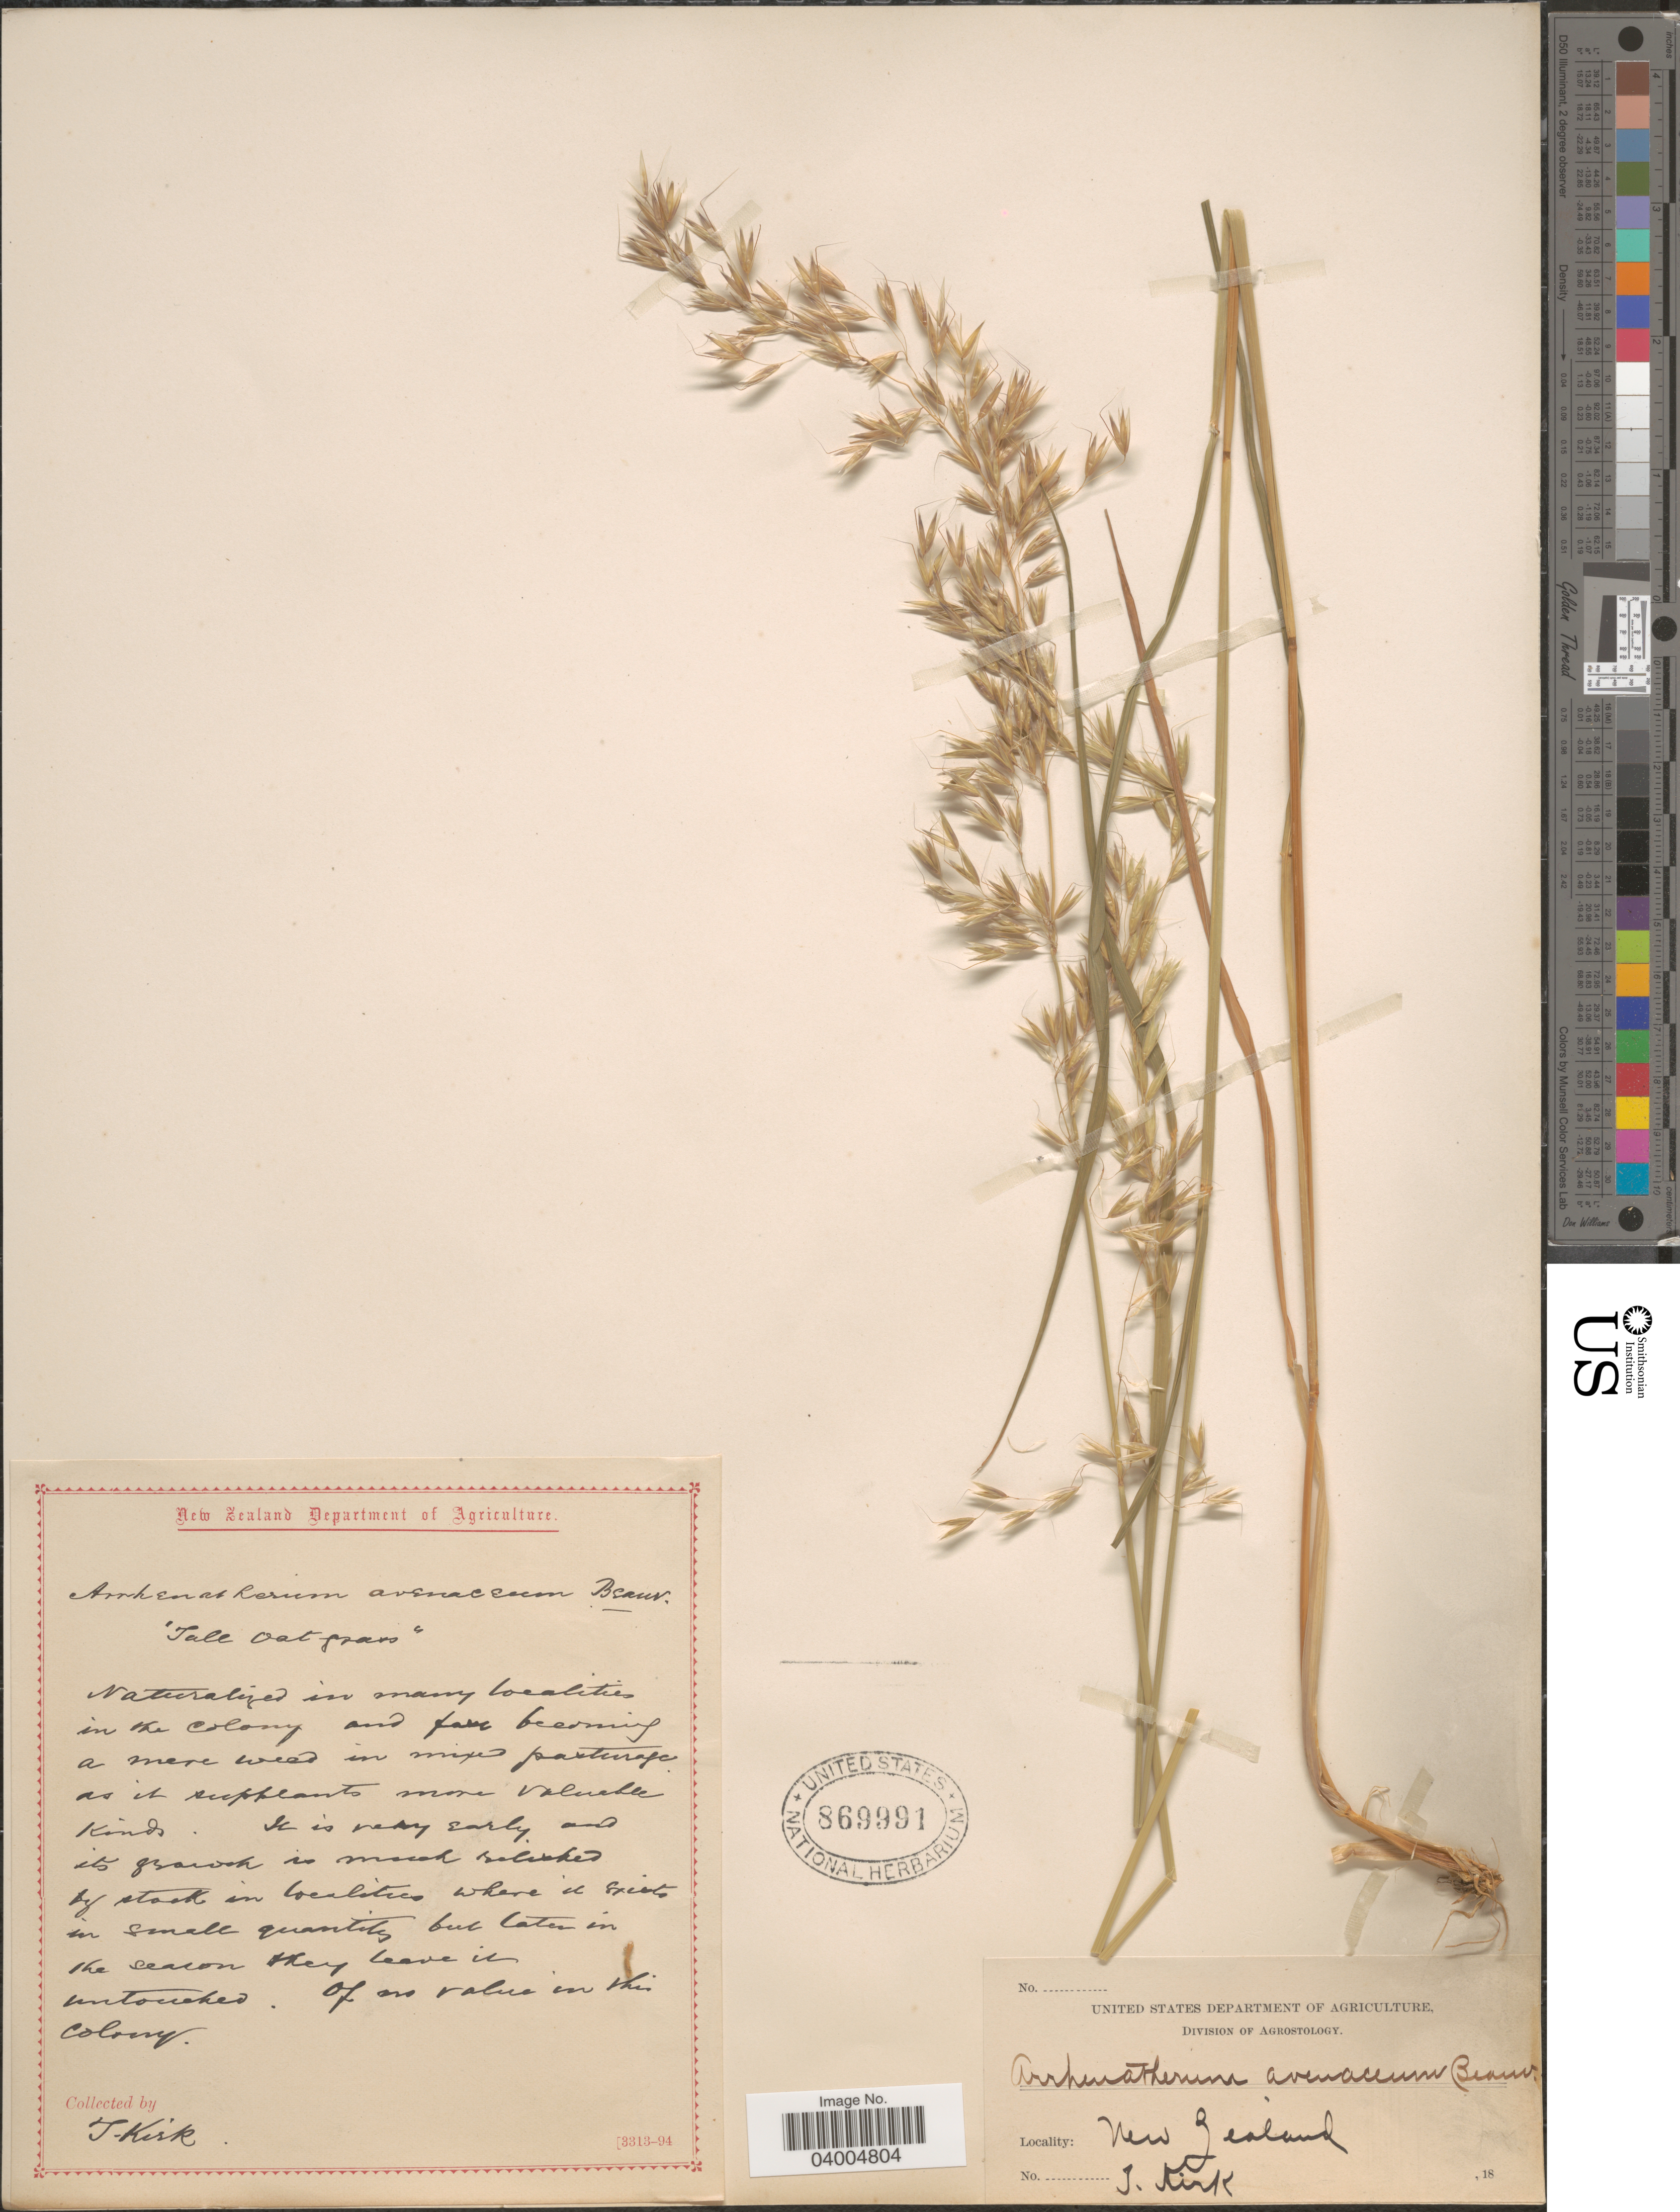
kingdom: Plantae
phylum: Tracheophyta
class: Liliopsida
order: Poales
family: Poaceae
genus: Arrhenatherum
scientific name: Arrhenatherum elatius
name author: (L.) J. Presl & C. Presl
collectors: J. Kirk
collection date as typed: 18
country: New Zealand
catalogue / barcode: US 869991